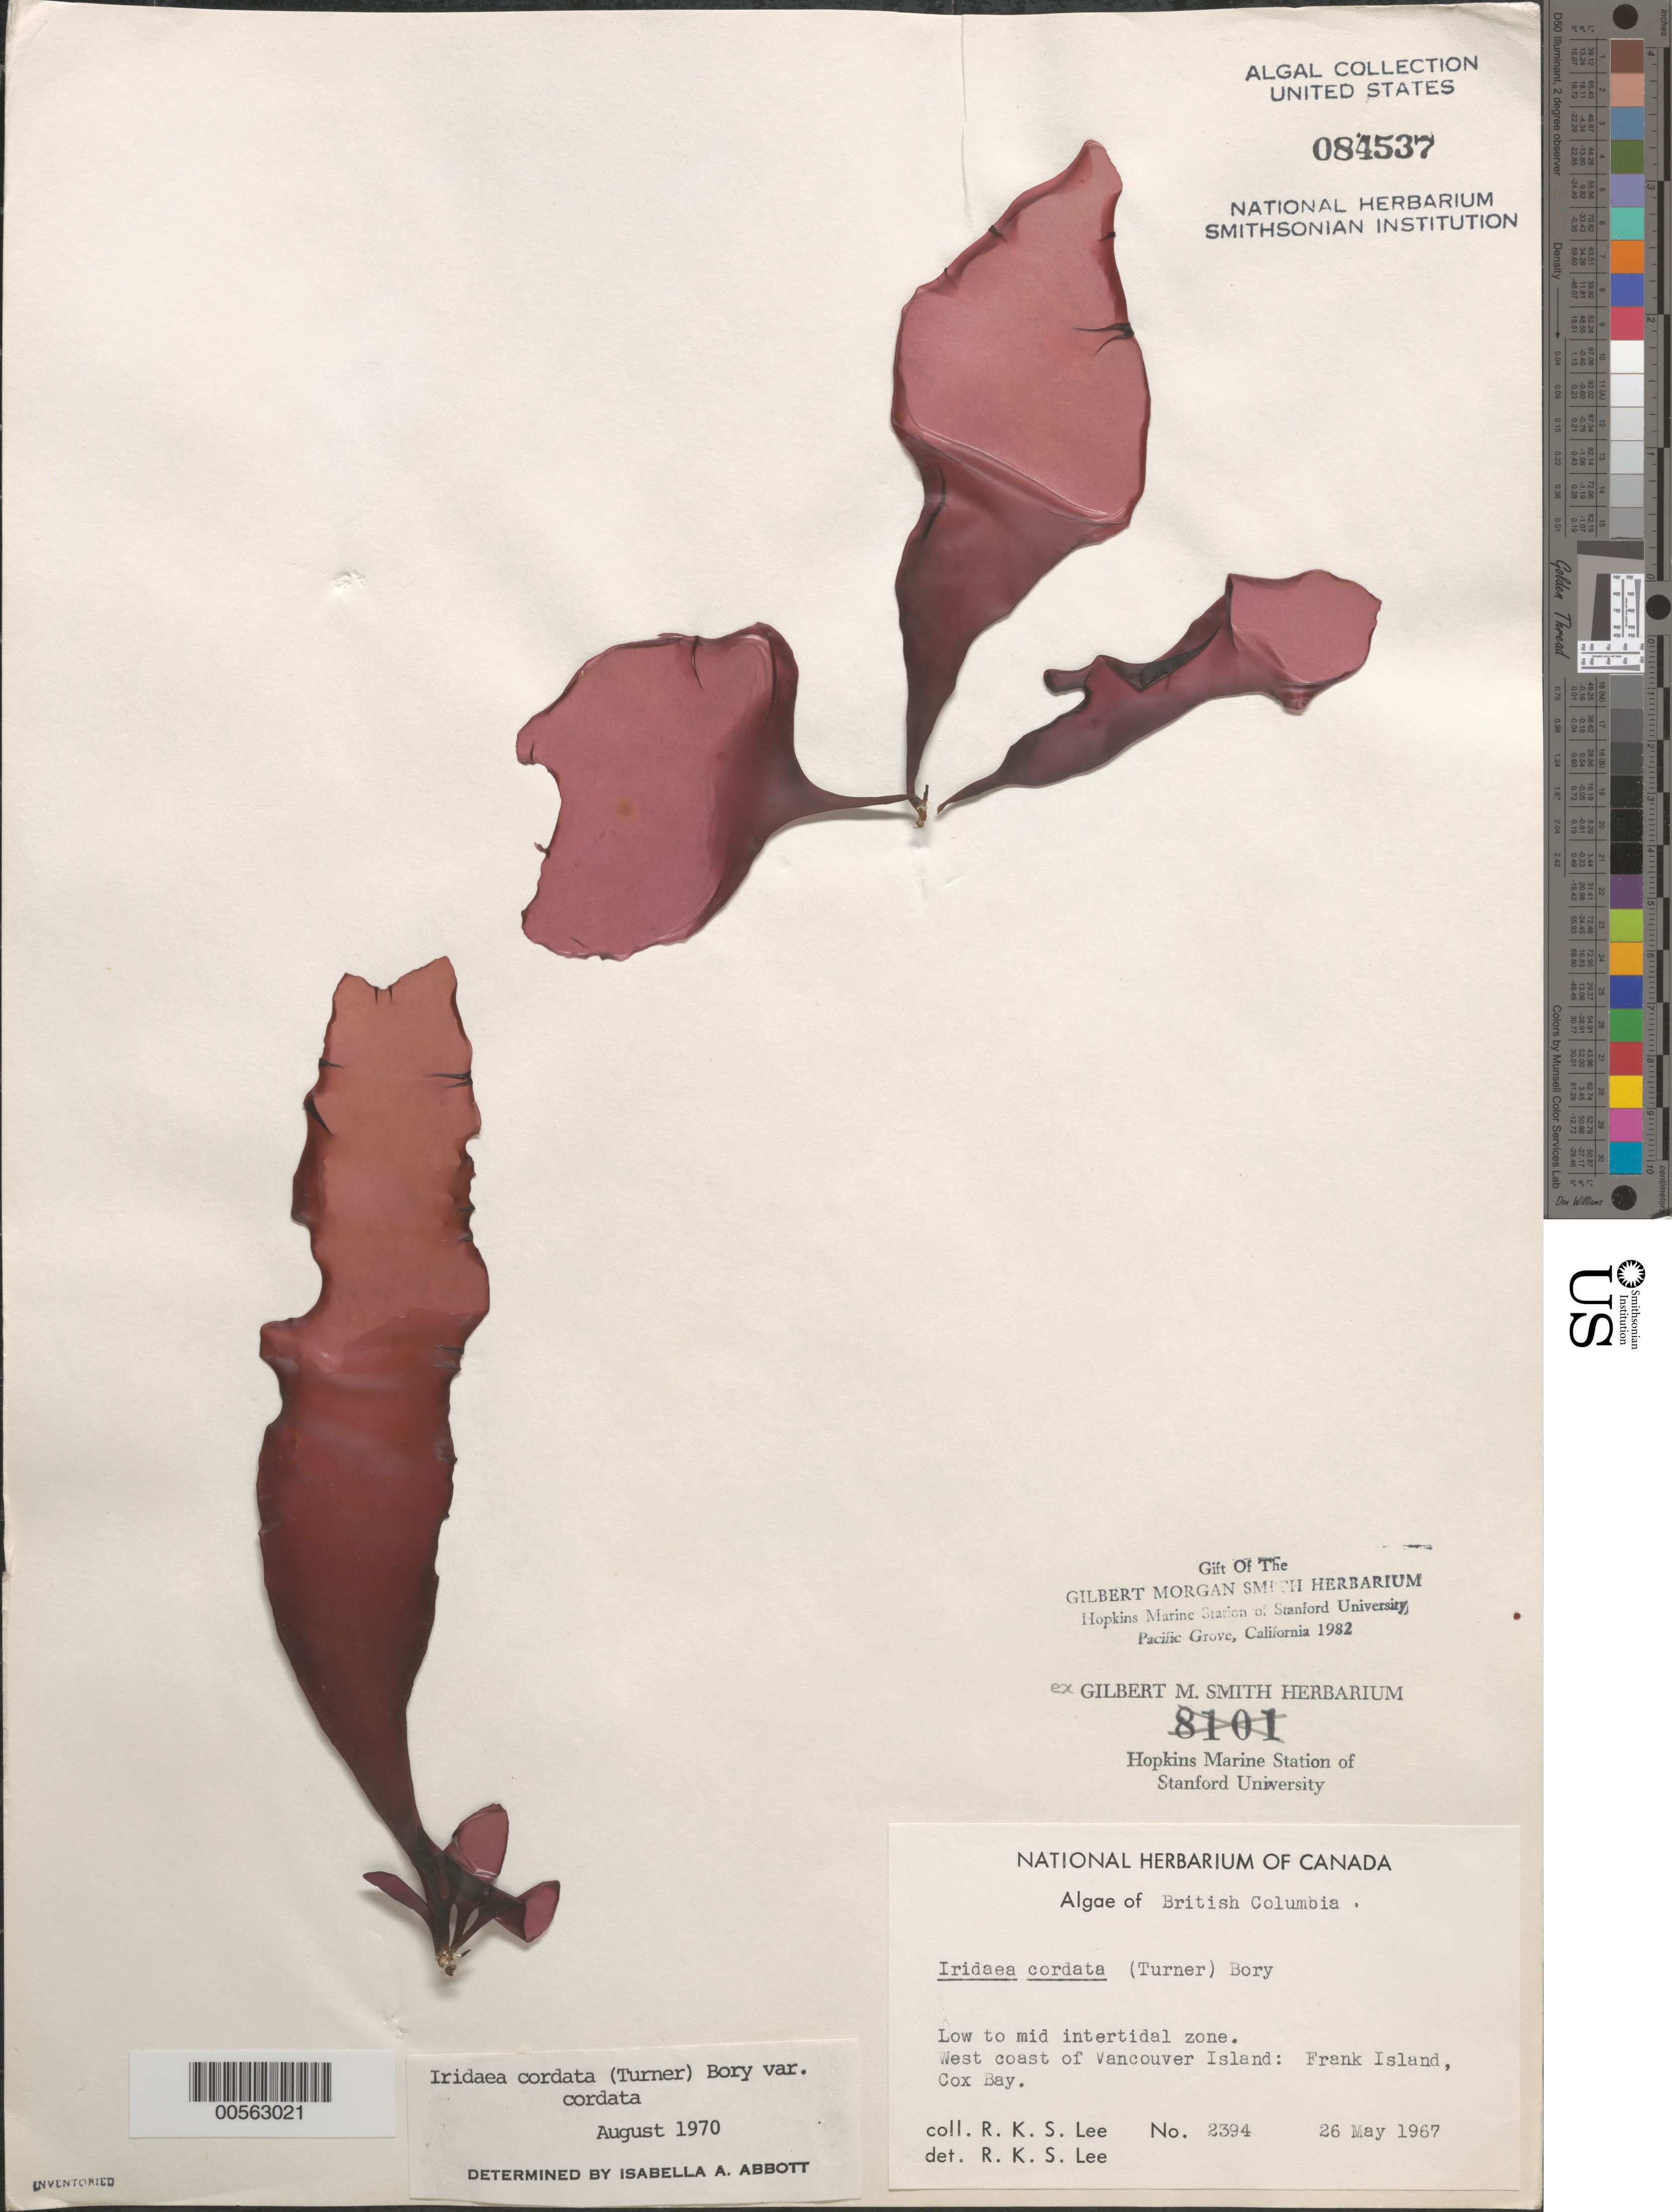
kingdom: Plantae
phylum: Rhodophyta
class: Florideophyceae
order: Gigartinales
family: Gigartinaceae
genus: Iridaea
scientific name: Iridaea cordata var. cordata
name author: (Turner) Bory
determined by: Abbott, Isabella A.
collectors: R. Lee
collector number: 2394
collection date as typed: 26 May 1967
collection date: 1967-05-26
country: Canada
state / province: British Columbia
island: Frank Island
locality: Cox Bay, Vancouver Island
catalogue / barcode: US 84537